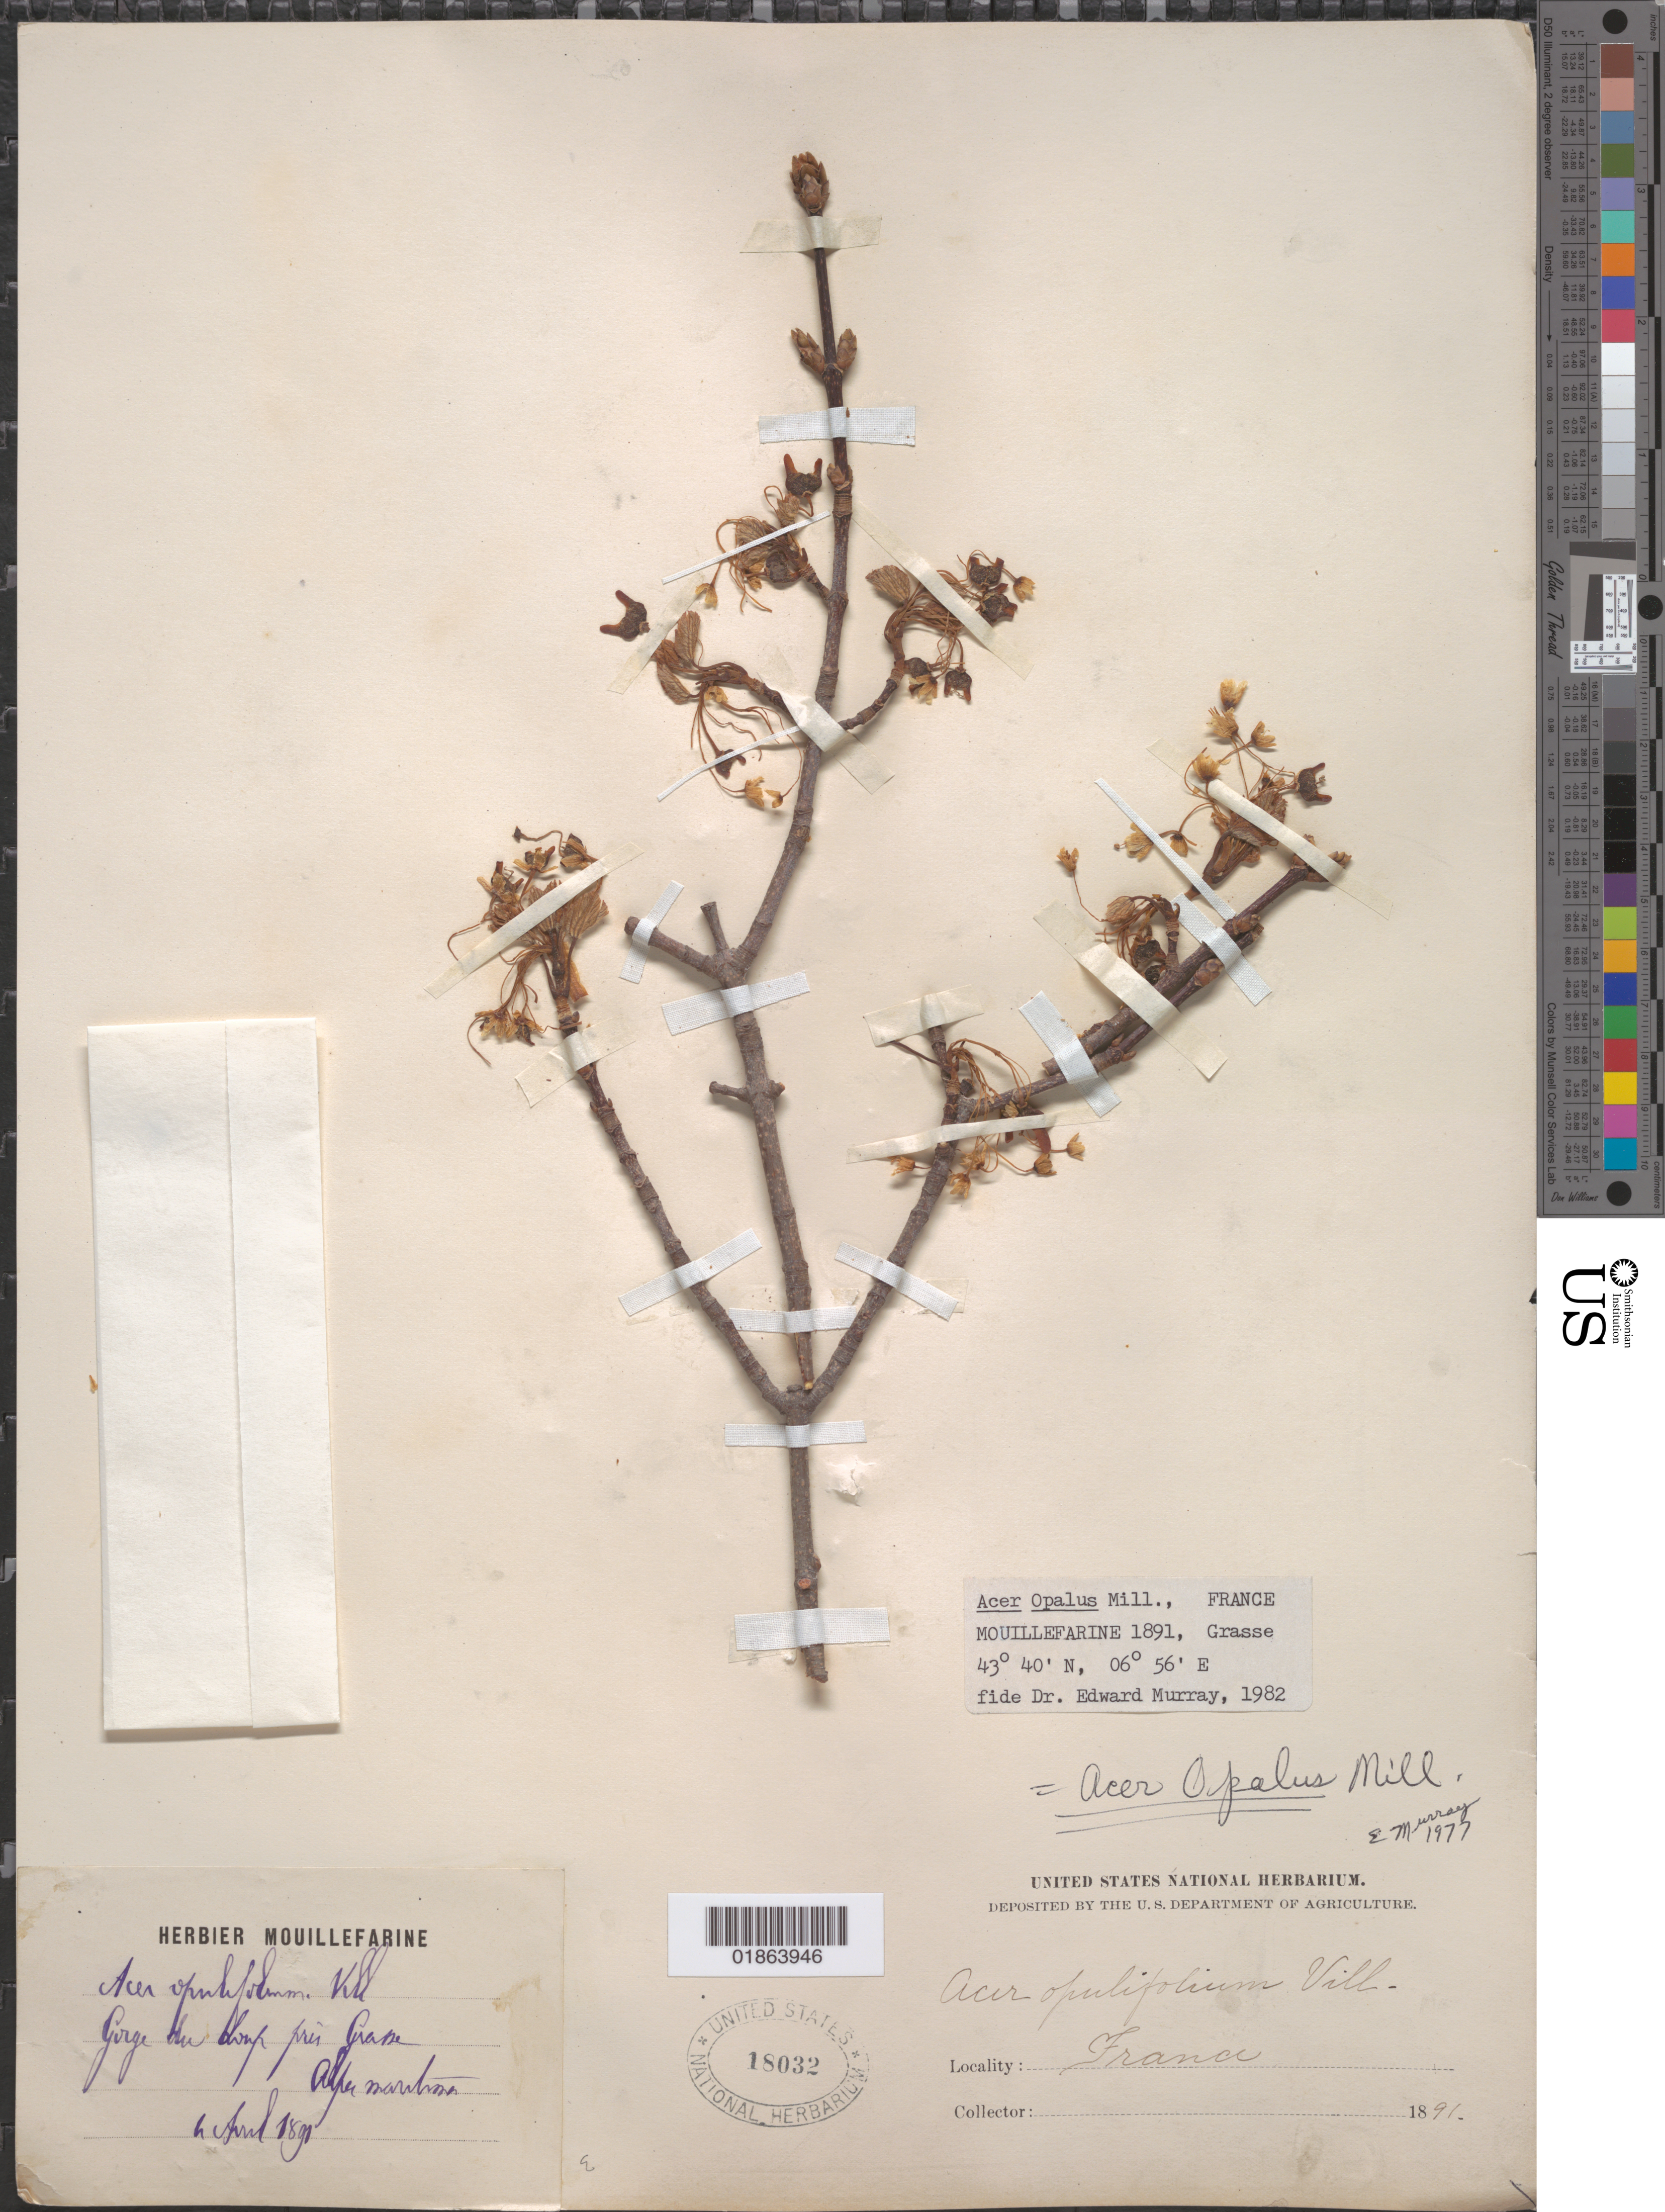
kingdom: Plantae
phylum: Tracheophyta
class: Magnoliopsida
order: Sapindales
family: Sapindaceae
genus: Acer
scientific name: Acer opalus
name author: Mill.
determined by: Murray, Edward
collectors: ex herb. Mouillefarine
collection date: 1891-04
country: France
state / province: Provence-Alpes-Côte d'Azur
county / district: Alpes-Maritimes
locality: Grasse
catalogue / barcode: US 18032